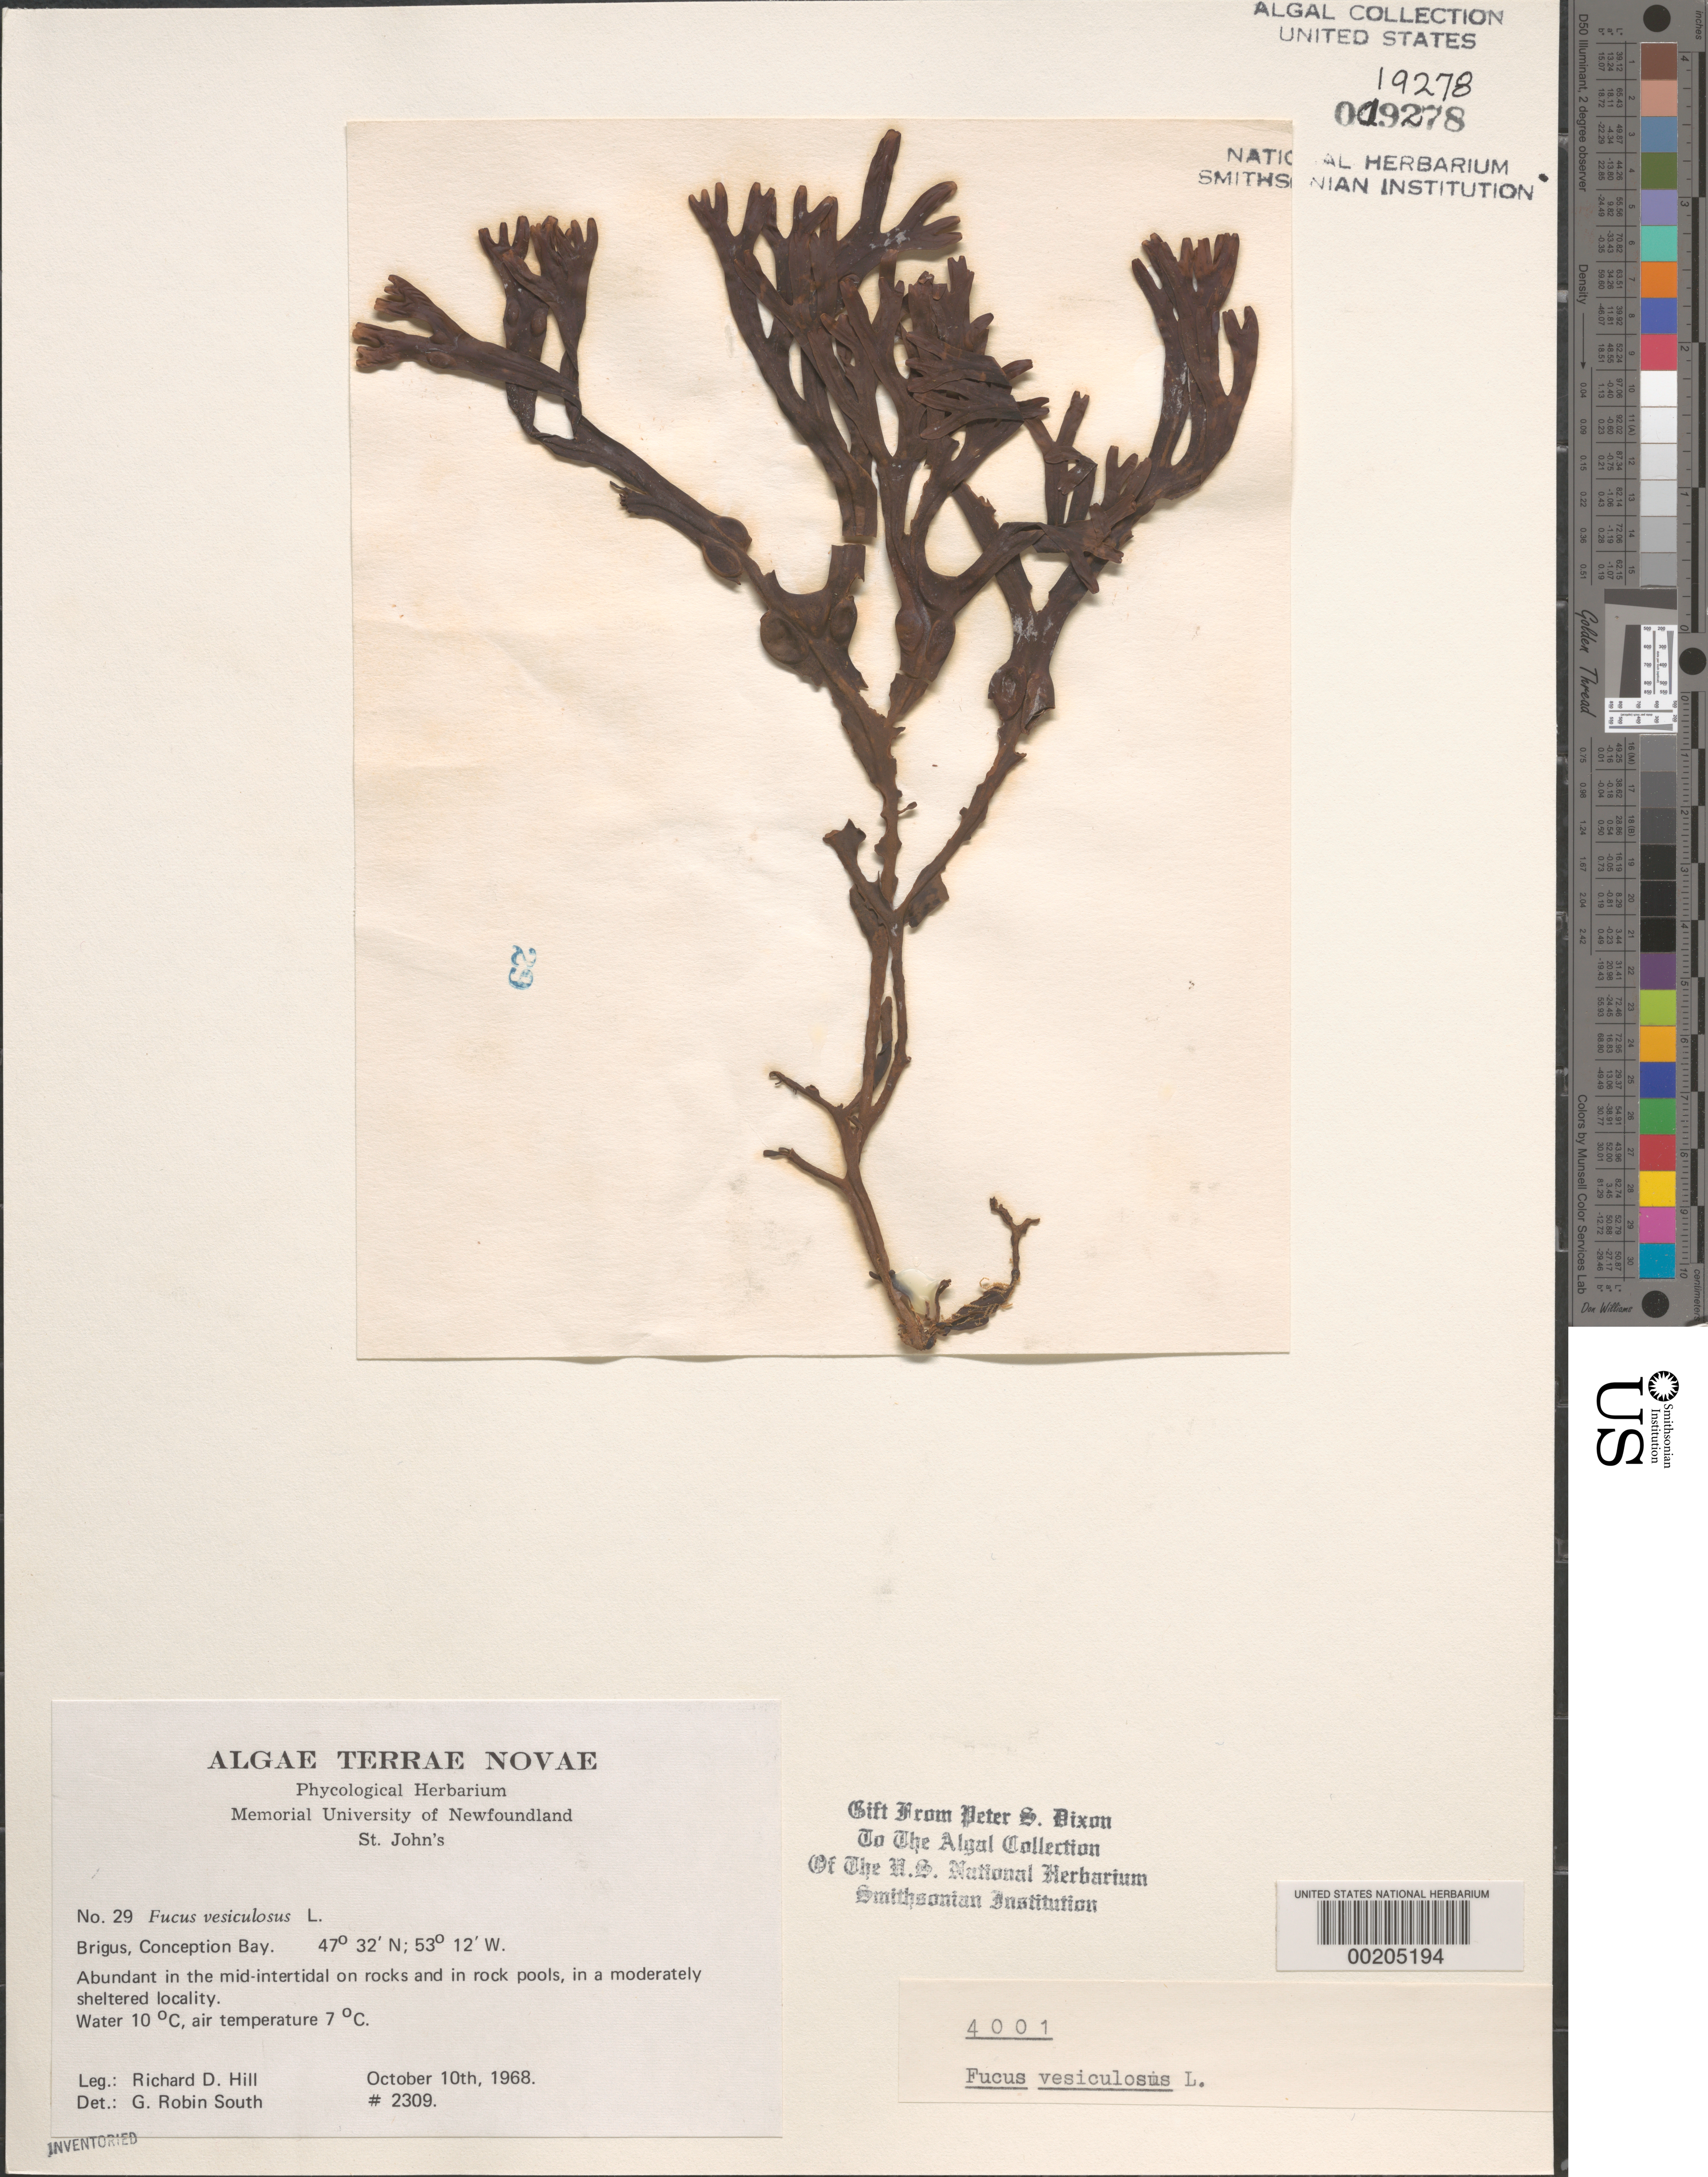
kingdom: Chromista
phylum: Ochrophyta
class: Phaeophyceae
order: Fucales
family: Fucaceae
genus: Fucus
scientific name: Fucus vesiculosus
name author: L.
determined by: South, G. R.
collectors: R. D. Hill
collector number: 2309 & PSD 4001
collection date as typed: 10 Oct 1968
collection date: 1968-10-10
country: Canada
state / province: Newfoundland and Labrador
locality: Brigus, Conception Bay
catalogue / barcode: US 19278